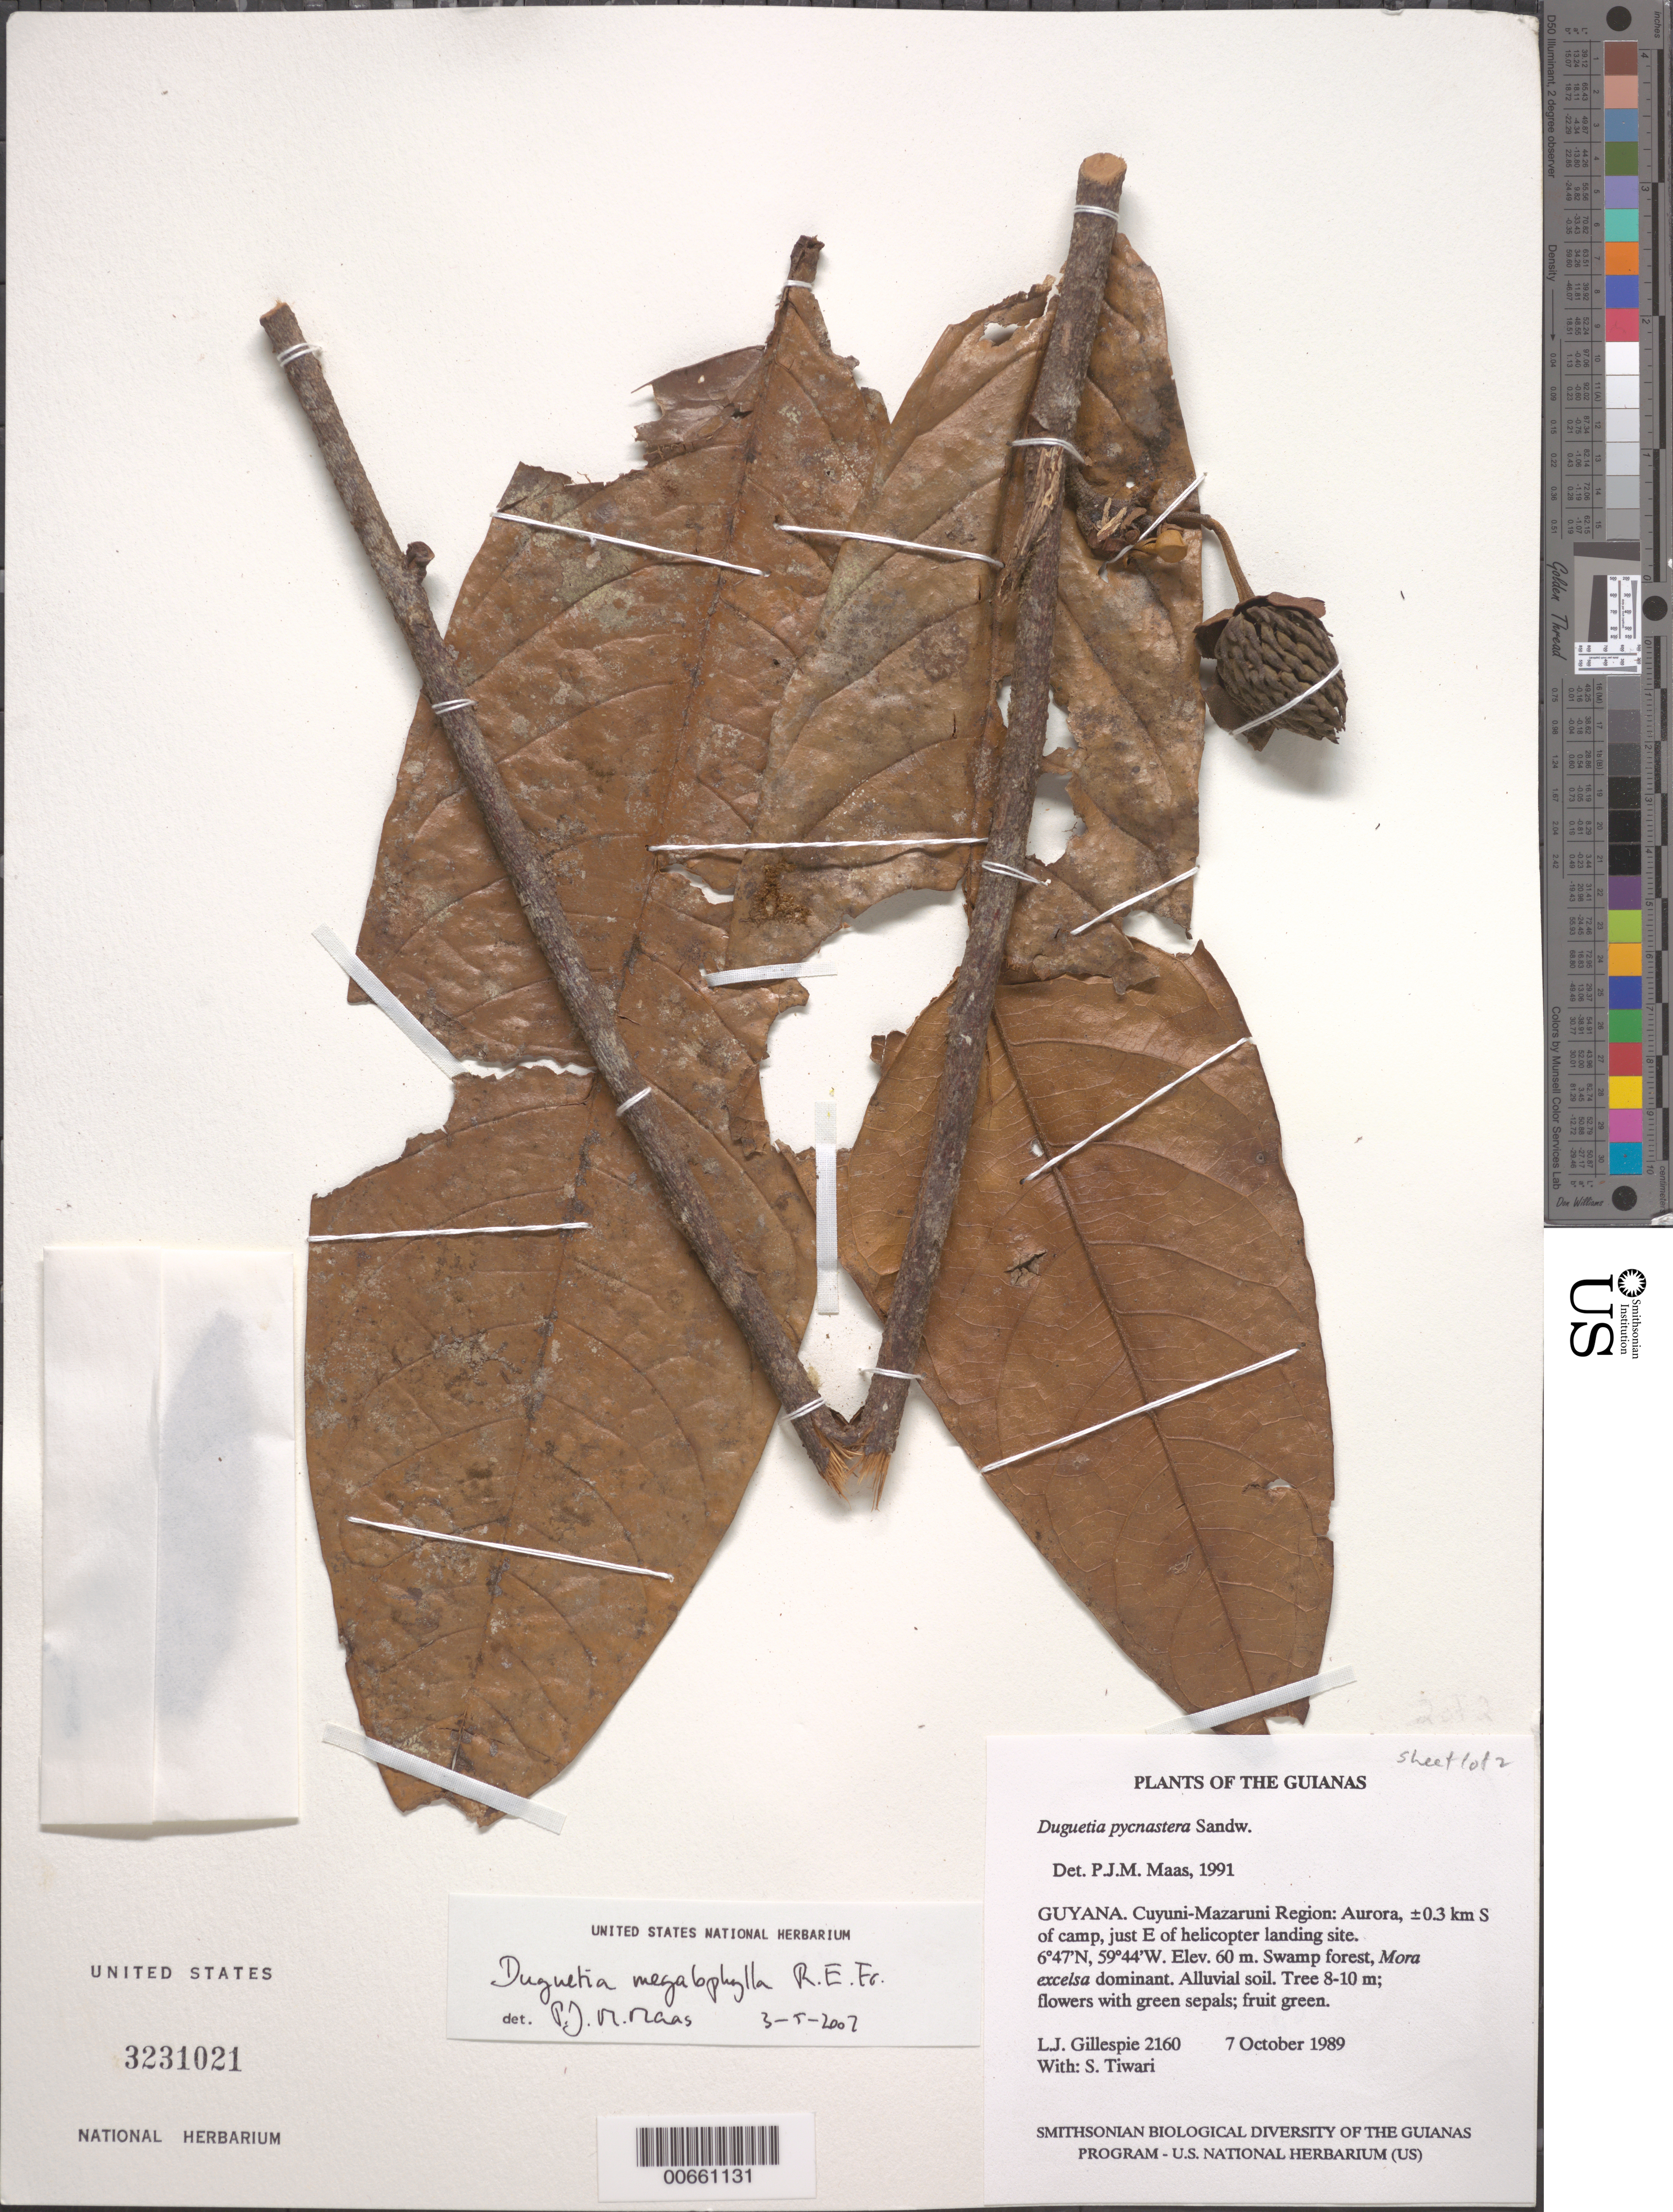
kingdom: Plantae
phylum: Tracheophyta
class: Magnoliopsida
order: Magnoliales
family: Annonaceae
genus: Duguetia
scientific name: Duguetia megalophylla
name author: R.E. Fr.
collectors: L. J. Gillespie & S. Tiwari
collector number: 2160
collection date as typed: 7 October 1989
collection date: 1989-10-07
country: Guyana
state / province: Cuyuni-Mazaruni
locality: Aurora, ±0.3 km S of camp, just E of helicopter landing site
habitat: Swamp forest, Mora excelsa dominant. Alluvial soil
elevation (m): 60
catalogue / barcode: US 3231021